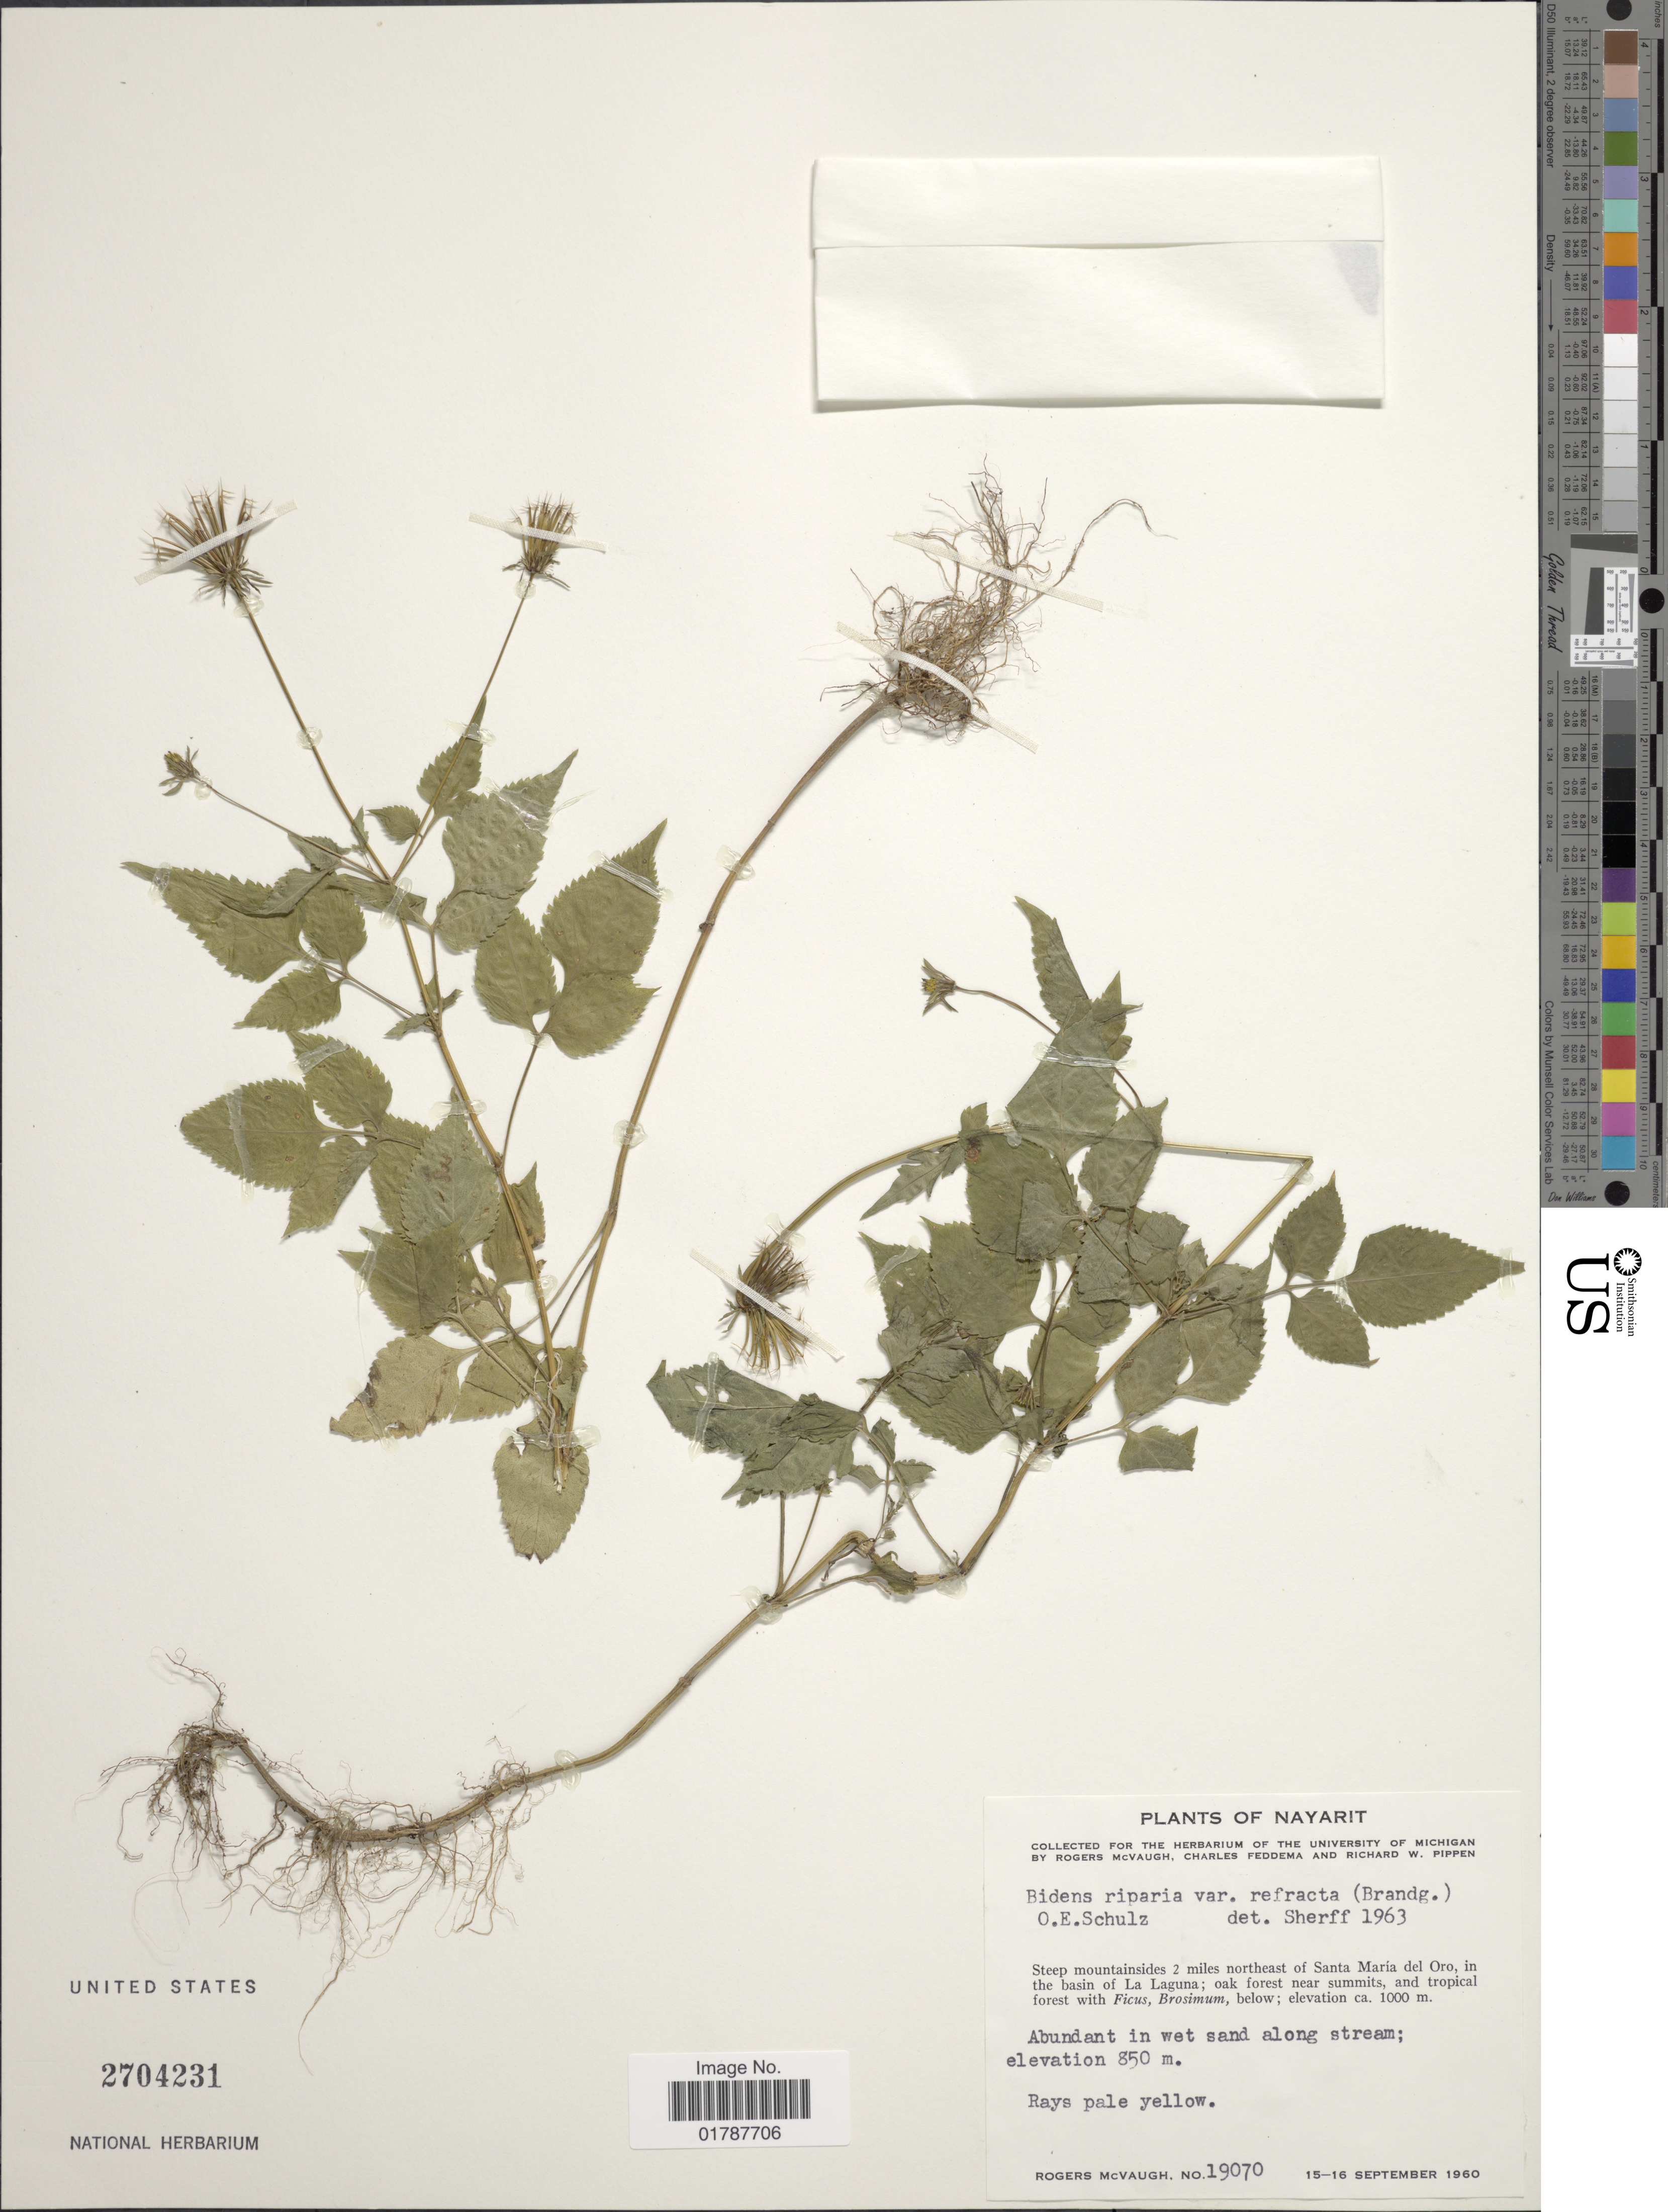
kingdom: Plantae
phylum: Tracheophyta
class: Magnoliopsida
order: Asterales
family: Asteraceae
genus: Bidens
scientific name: Bidens riparia var. refracta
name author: (Brandegee) O.E. Schulz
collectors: R. McVaugh, C. Feddema & R. W. Pippen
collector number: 19070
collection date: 1960-09-15/1960-09-16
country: Mexico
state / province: Nayarit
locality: Steep Mountains 2 miles northeast of Santa Maria del Oro, in the basin of La Laguna, oak forest near summits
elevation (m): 850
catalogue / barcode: US 2704231